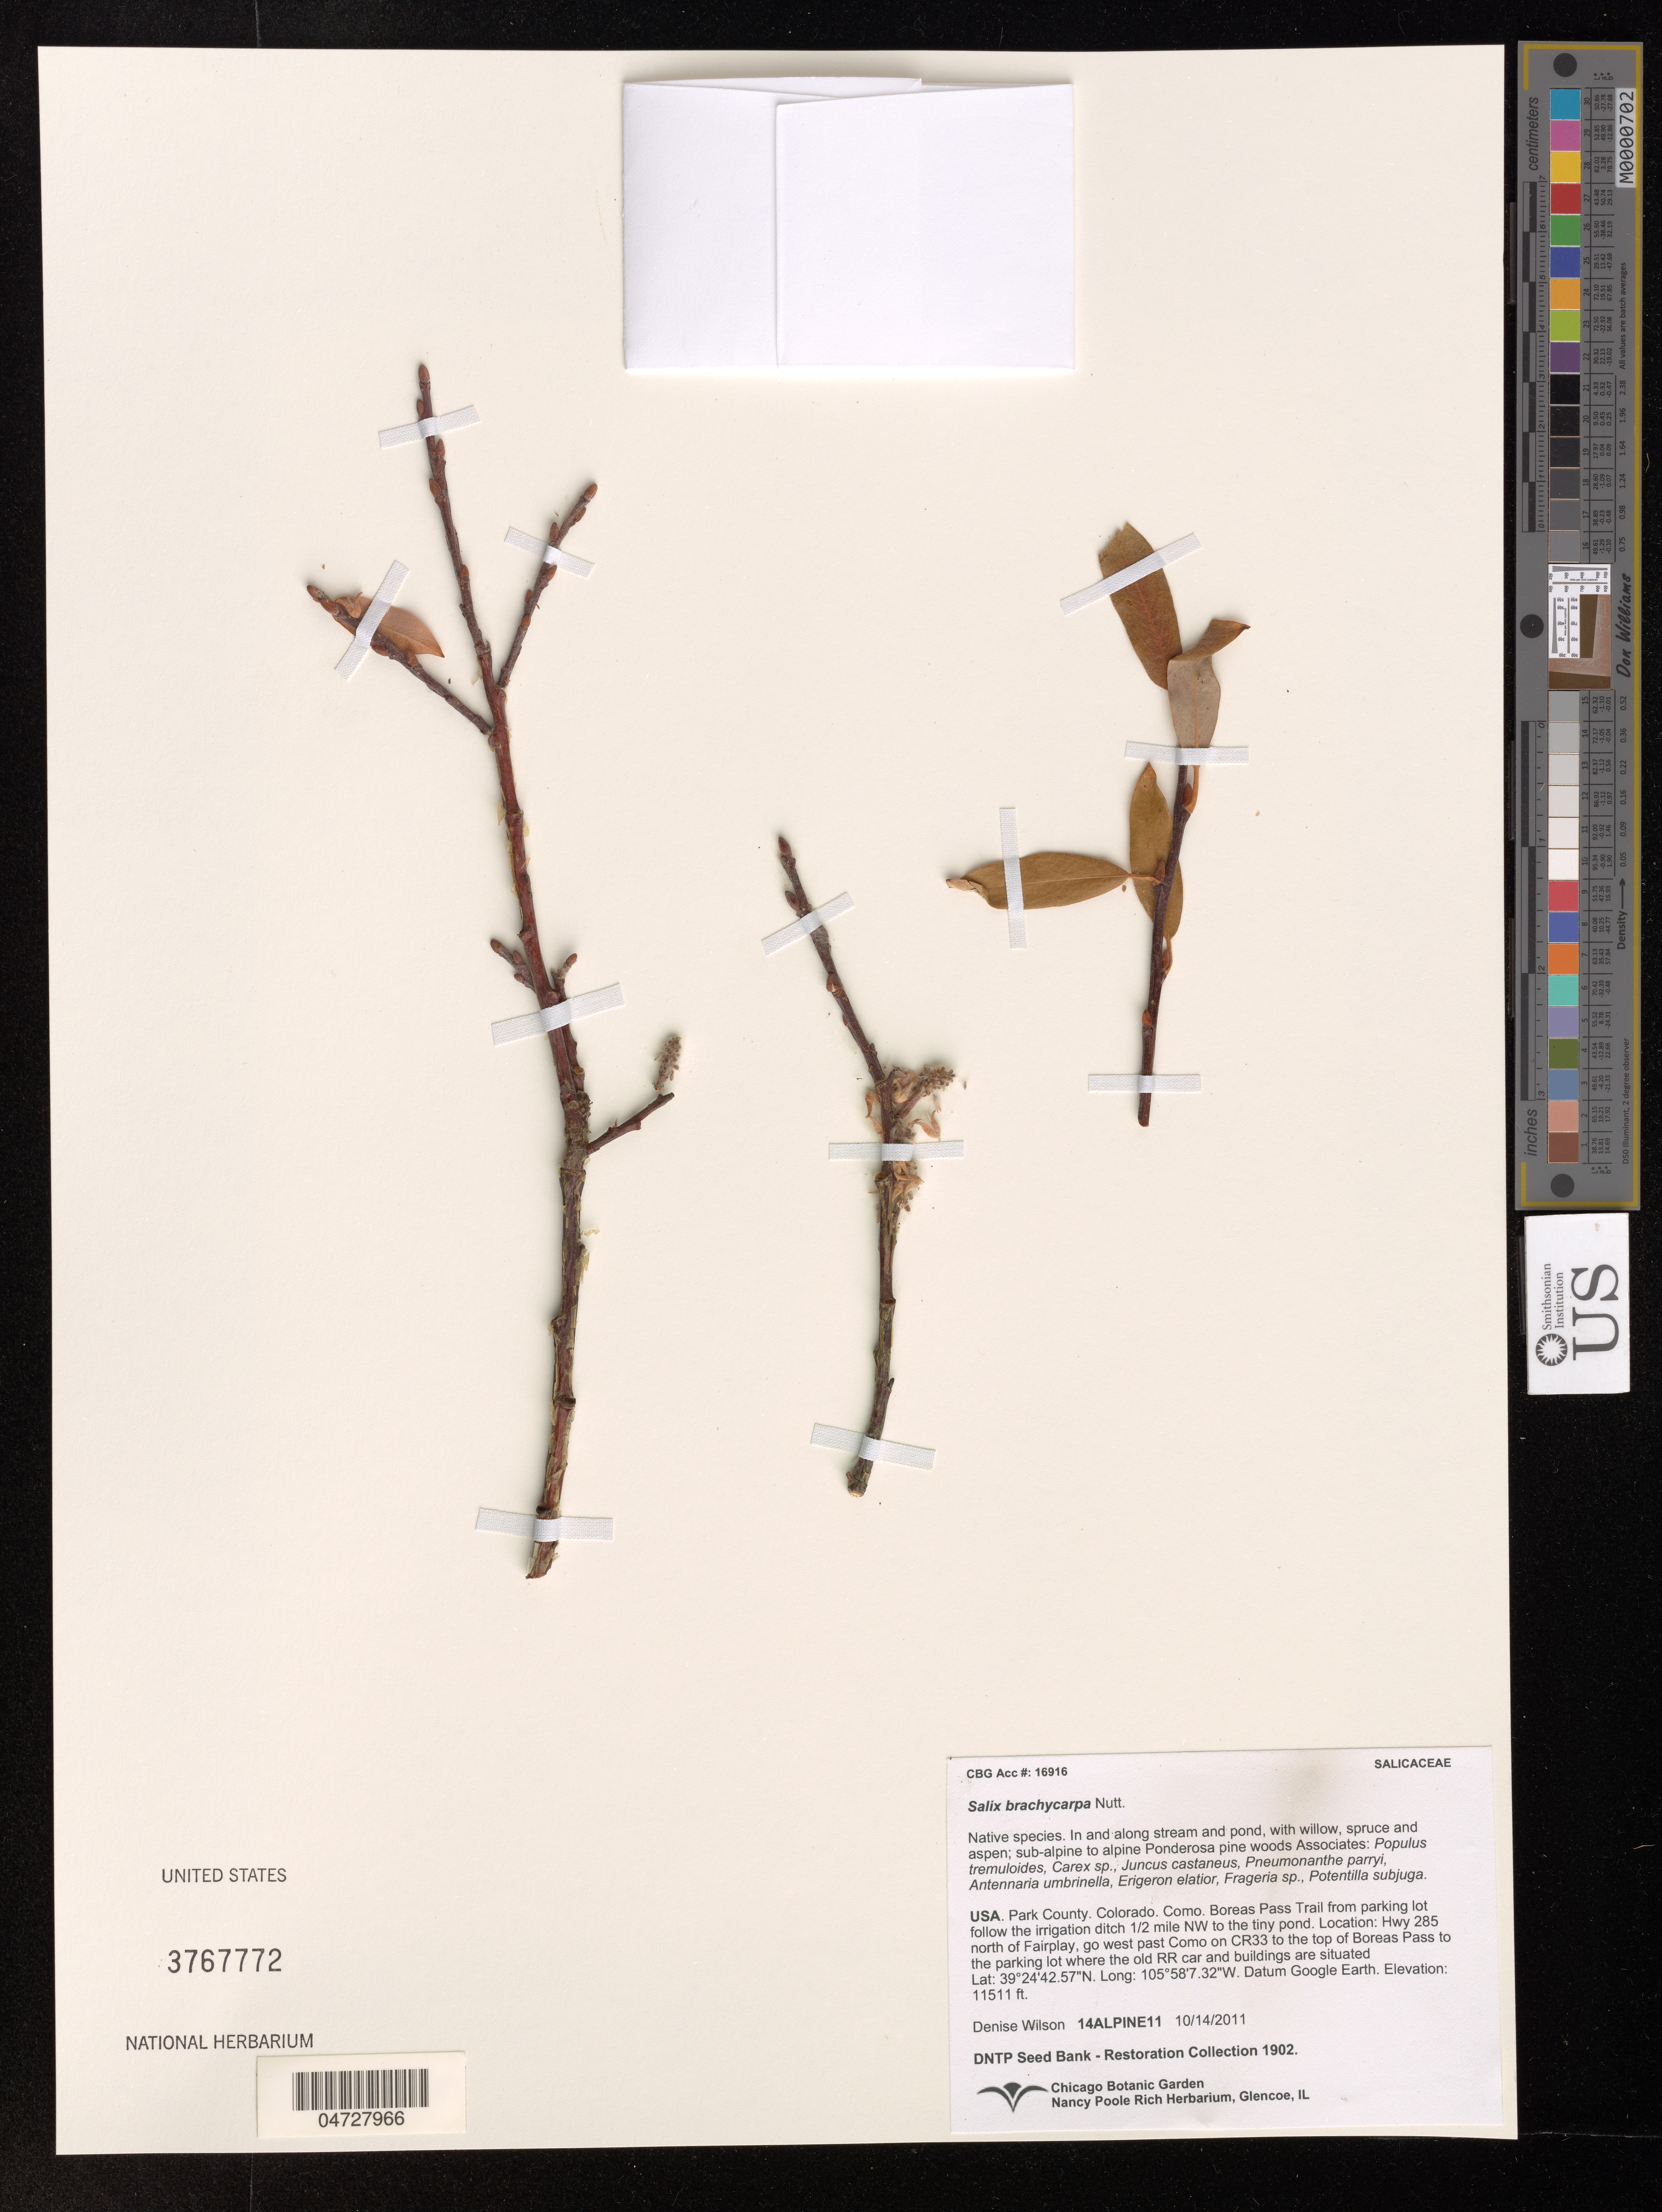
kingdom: Plantae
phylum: Tracheophyta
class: Magnoliopsida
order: Malpighiales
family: Salicaceae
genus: Salix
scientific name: Salix brachycarpa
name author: Nutt.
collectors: D. Wilson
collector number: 14ALPINE11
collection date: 2011-10-14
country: United States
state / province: Colorado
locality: Park County. Como. Boreas Pass Trail from parking lot follow the irrigation ditch ½ mile NW of the tiny pond. Hwy 285 north of Fairplay, go west past Como on CR33 to the top of Boreas Pass to the parking lot where the old RR car and building are situated.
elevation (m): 3509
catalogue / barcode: US 3767772